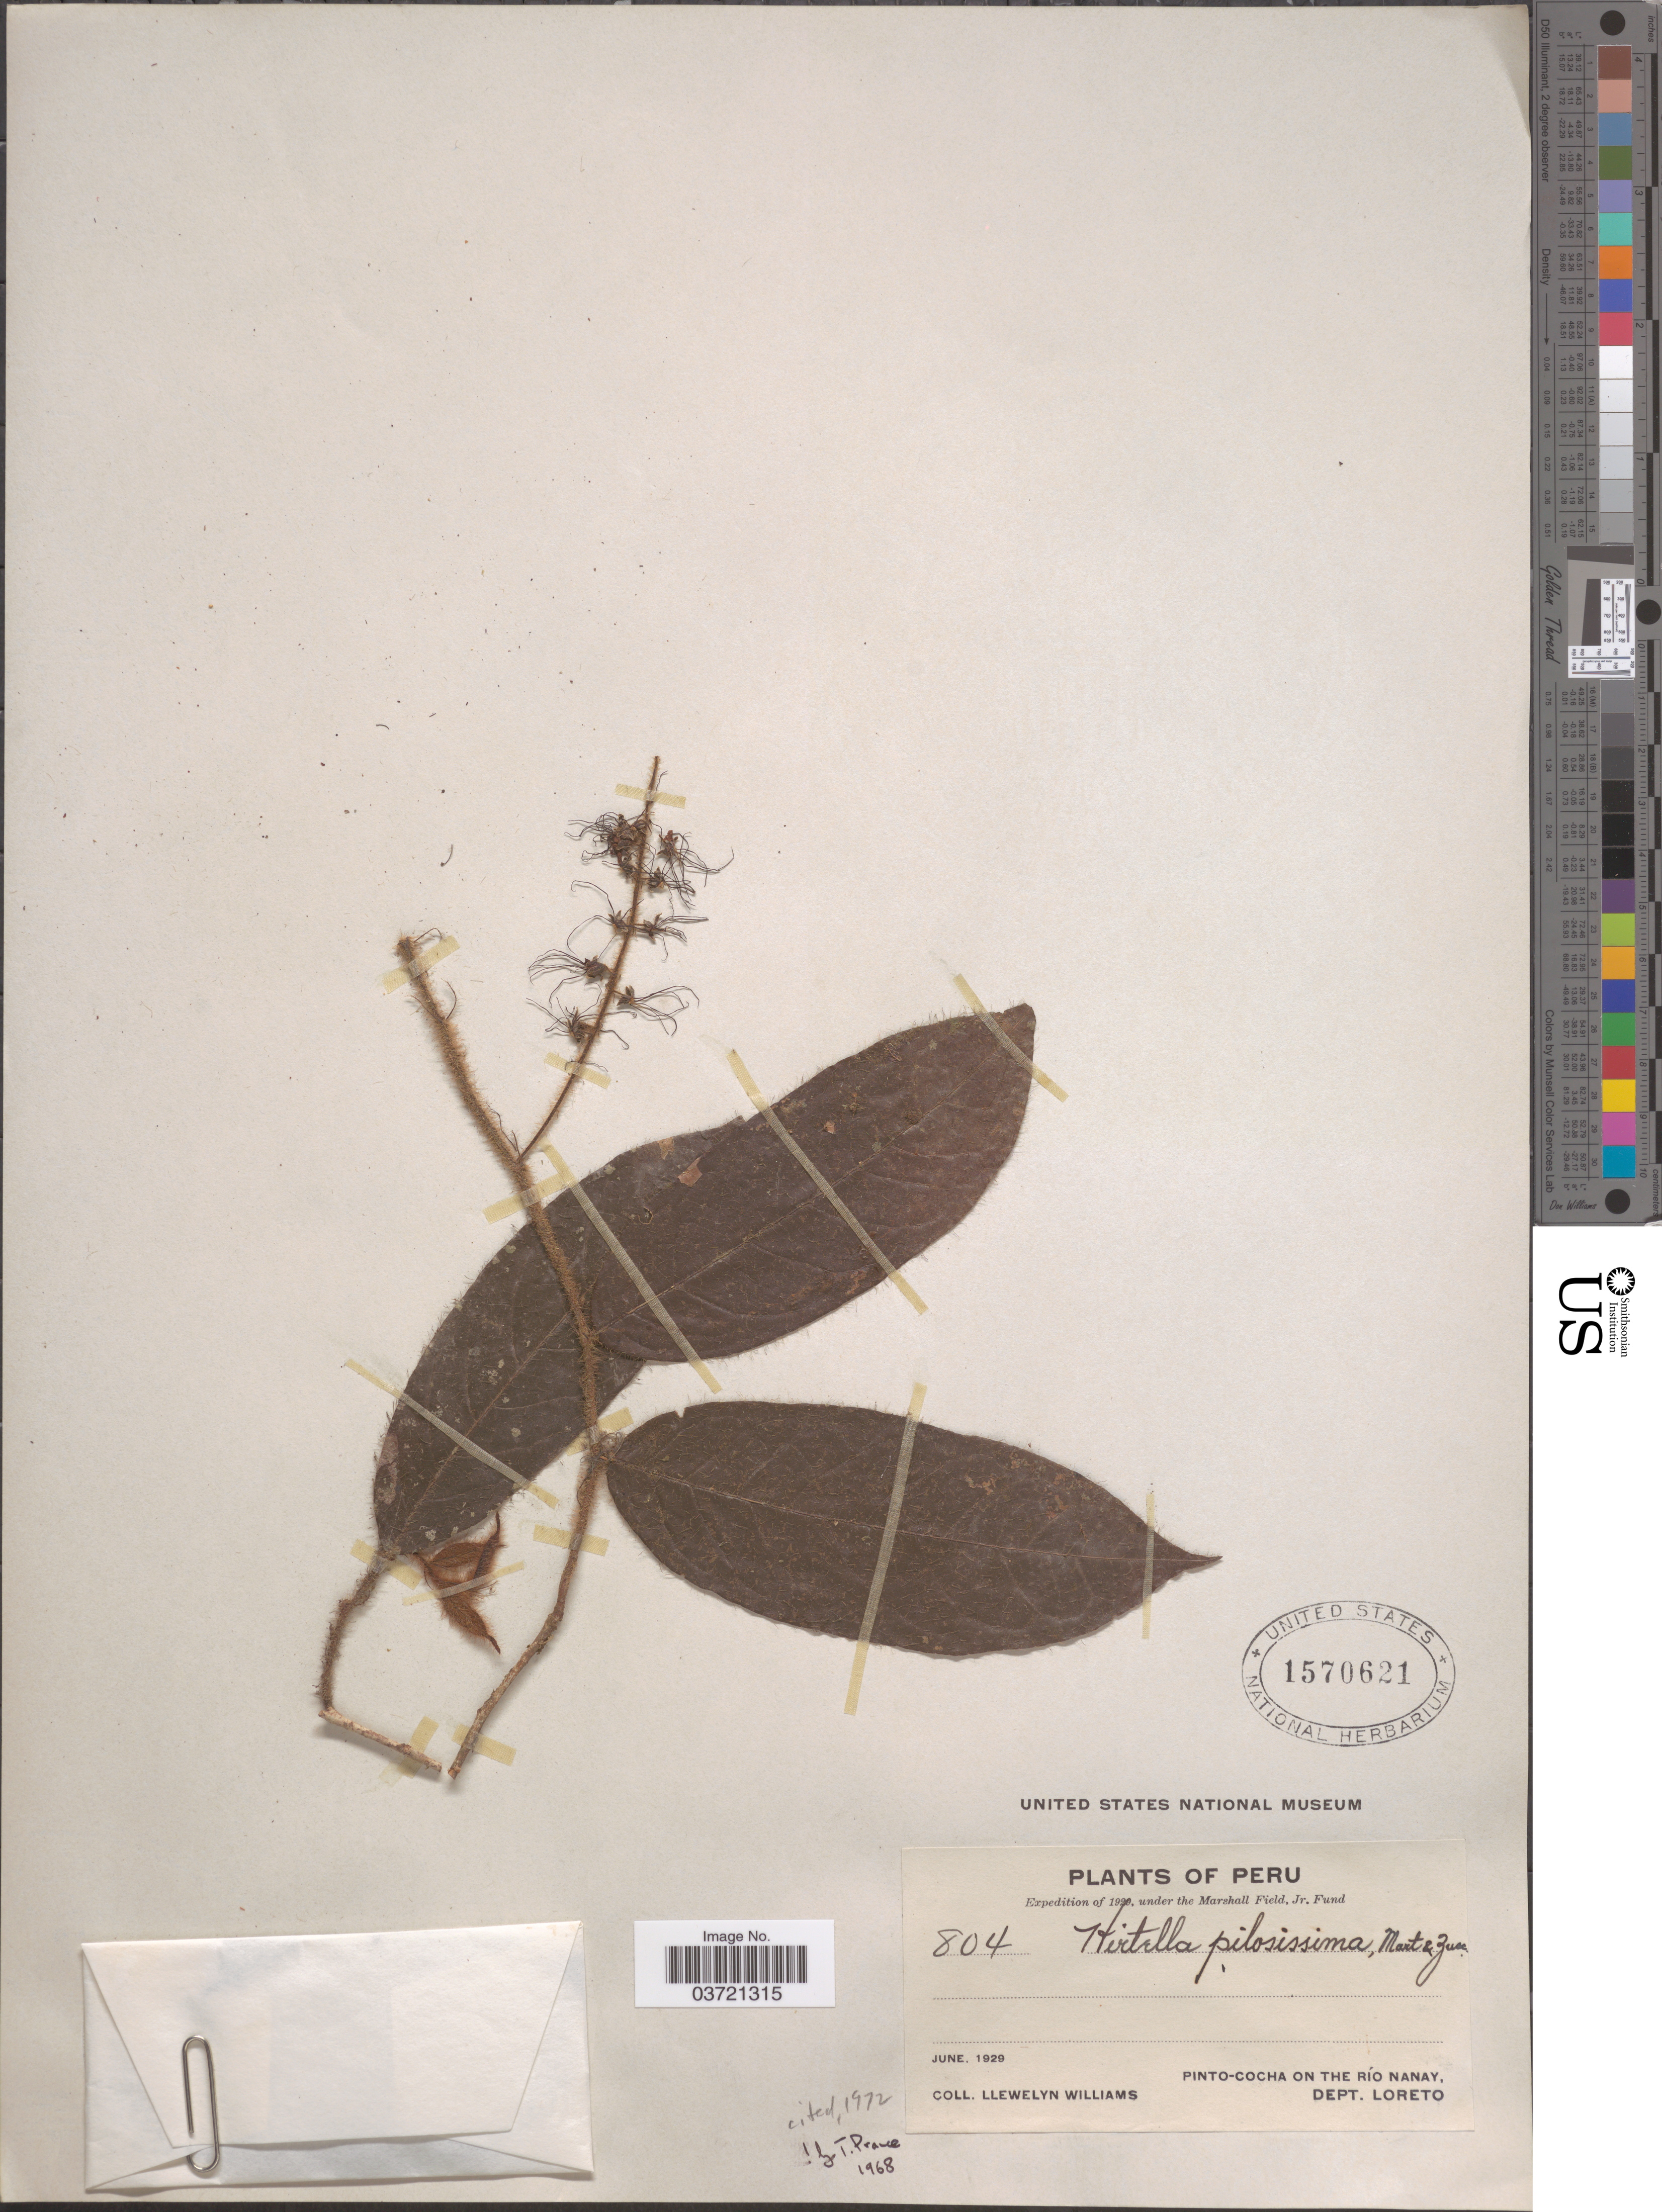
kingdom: Plantae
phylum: Tracheophyta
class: Magnoliopsida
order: Malpighiales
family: Chrysobalanaceae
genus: Hirtella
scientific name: Hirtella pilosissima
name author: Mart. & Zucc.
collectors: Ll. Williams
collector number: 804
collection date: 1929-06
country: Peru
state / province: Loreto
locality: Pinto-Cocha on the Río Nanay, Dept. Loreto.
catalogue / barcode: US 1570621